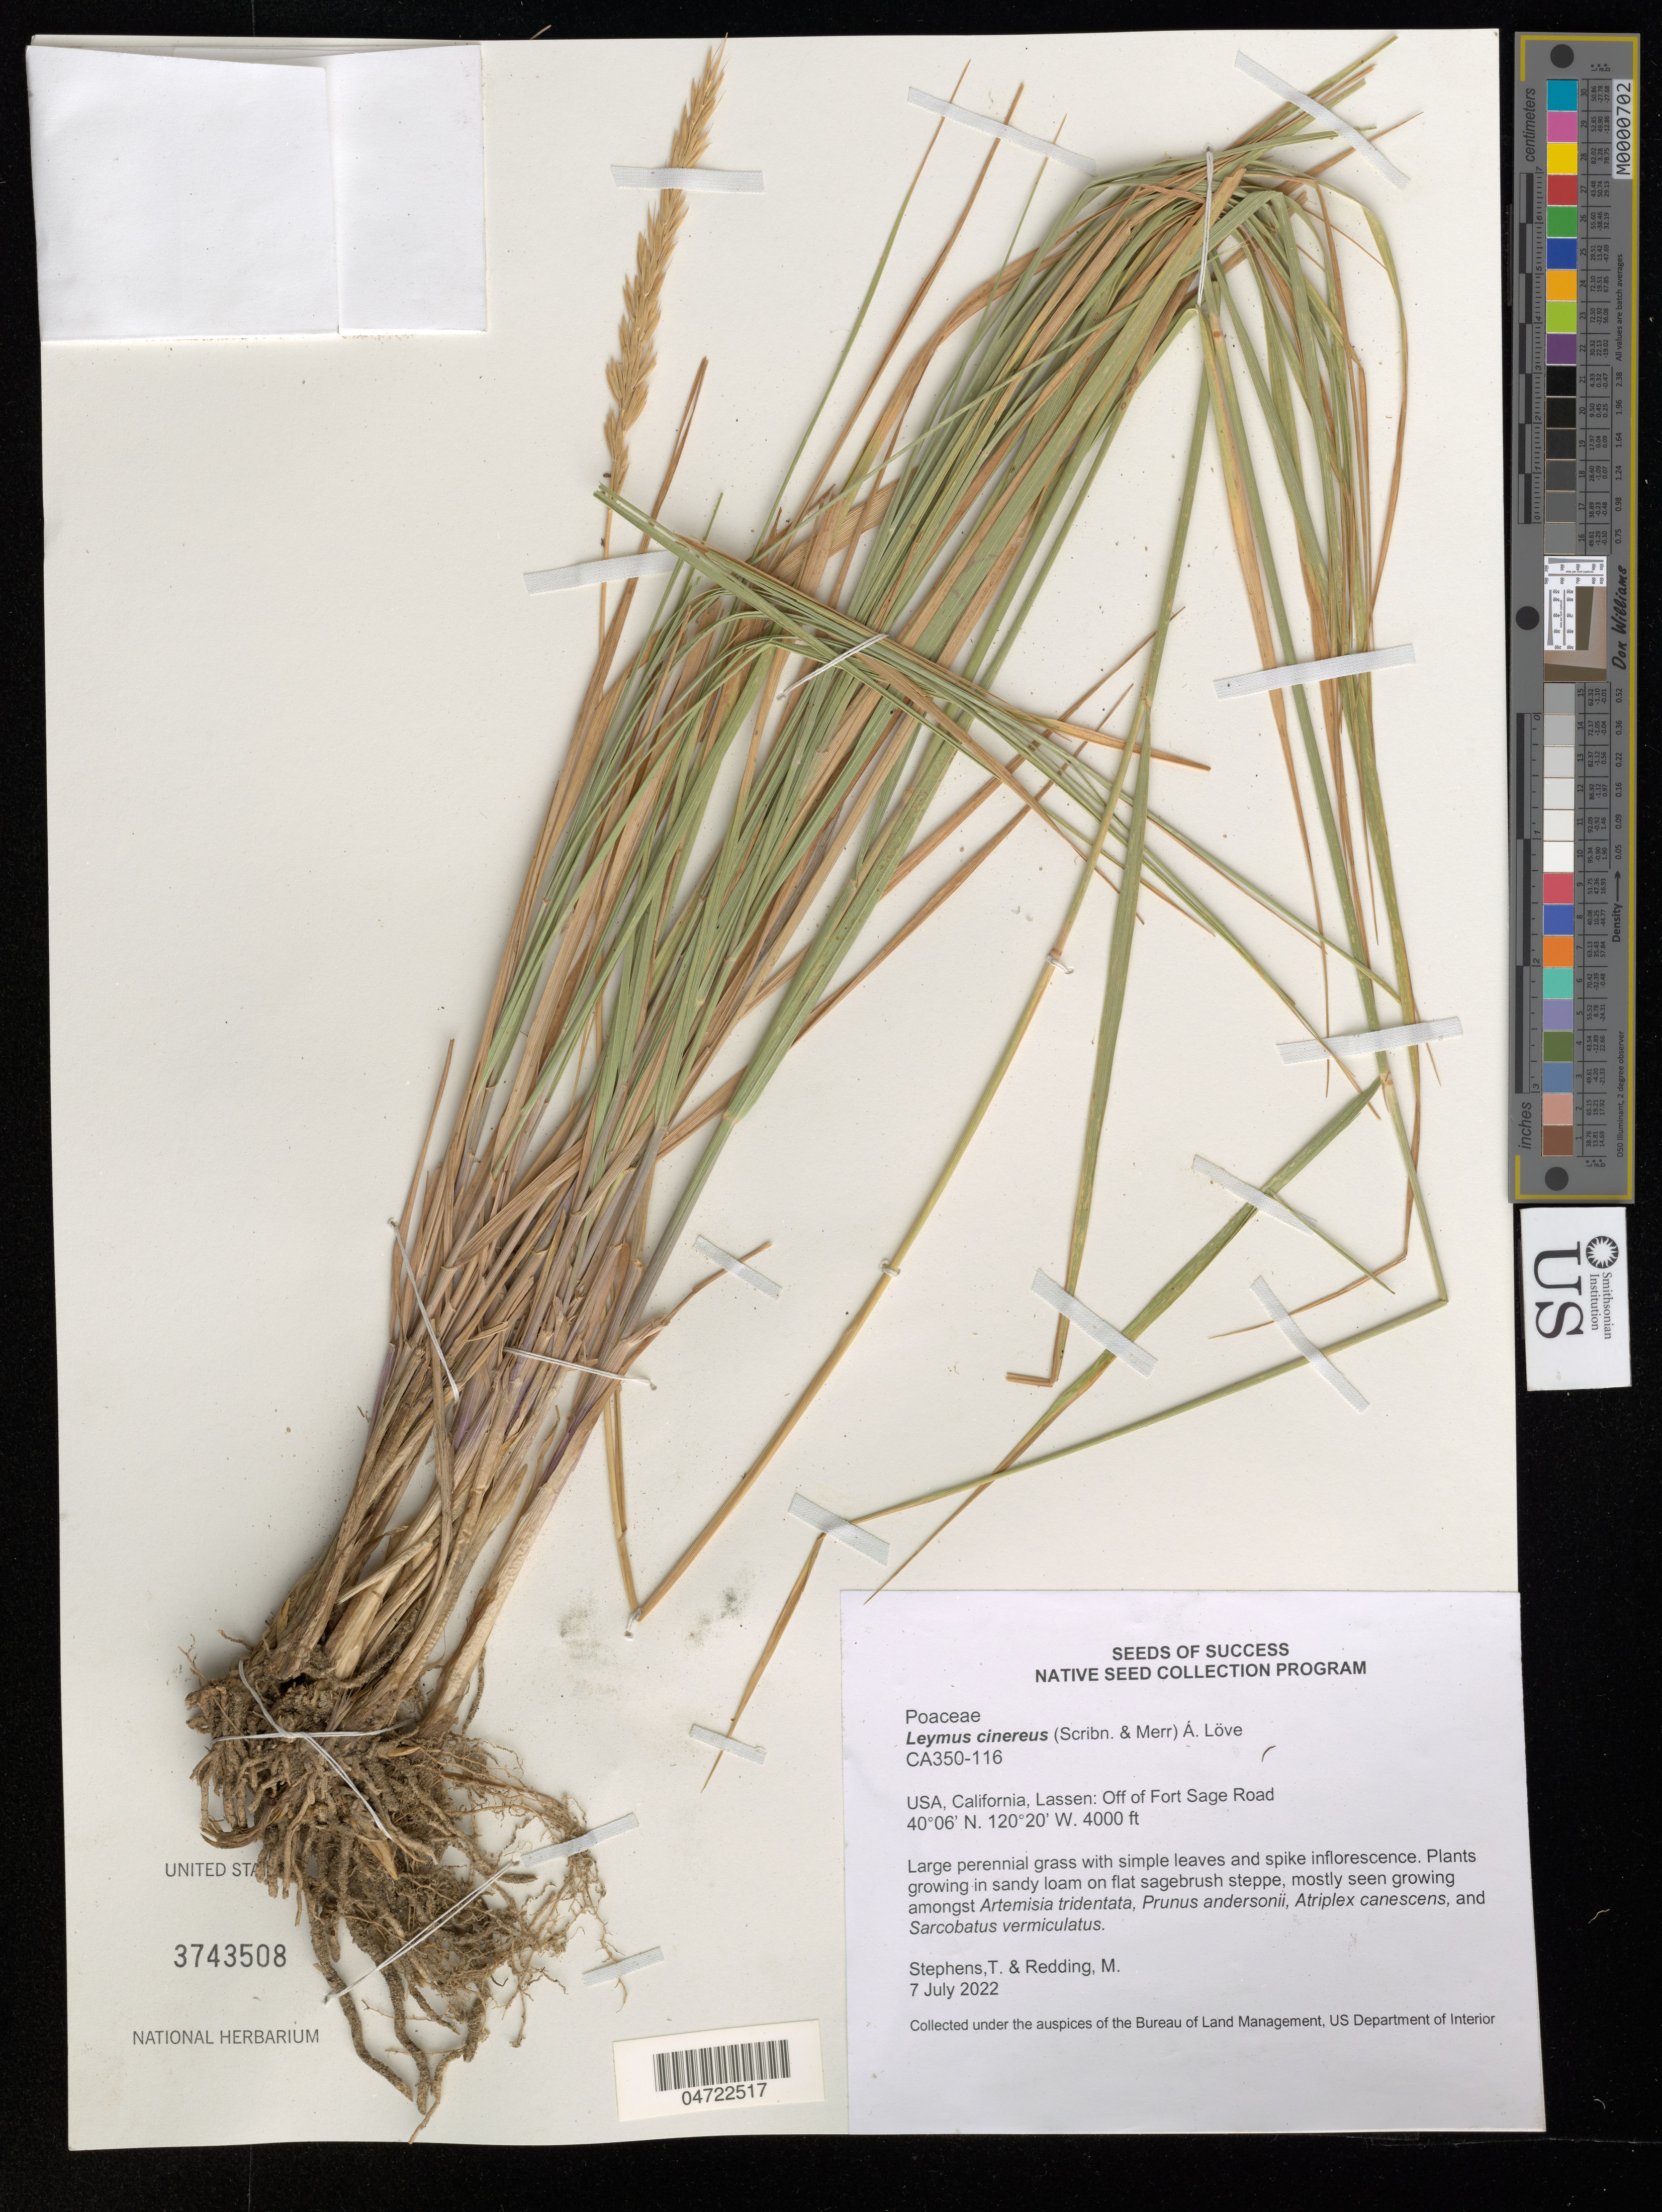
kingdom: Plantae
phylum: Tracheophyta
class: Liliopsida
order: Poales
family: Poaceae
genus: Leymus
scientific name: Leymus cinereus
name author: (Scribn. & Merr.) Á. Löve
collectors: T. Stephens & M. Redding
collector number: CA350-116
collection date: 2022-07-07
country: United States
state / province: California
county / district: Lassen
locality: Lassen: Off of Fort Sage Road.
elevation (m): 1219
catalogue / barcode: US 3743508